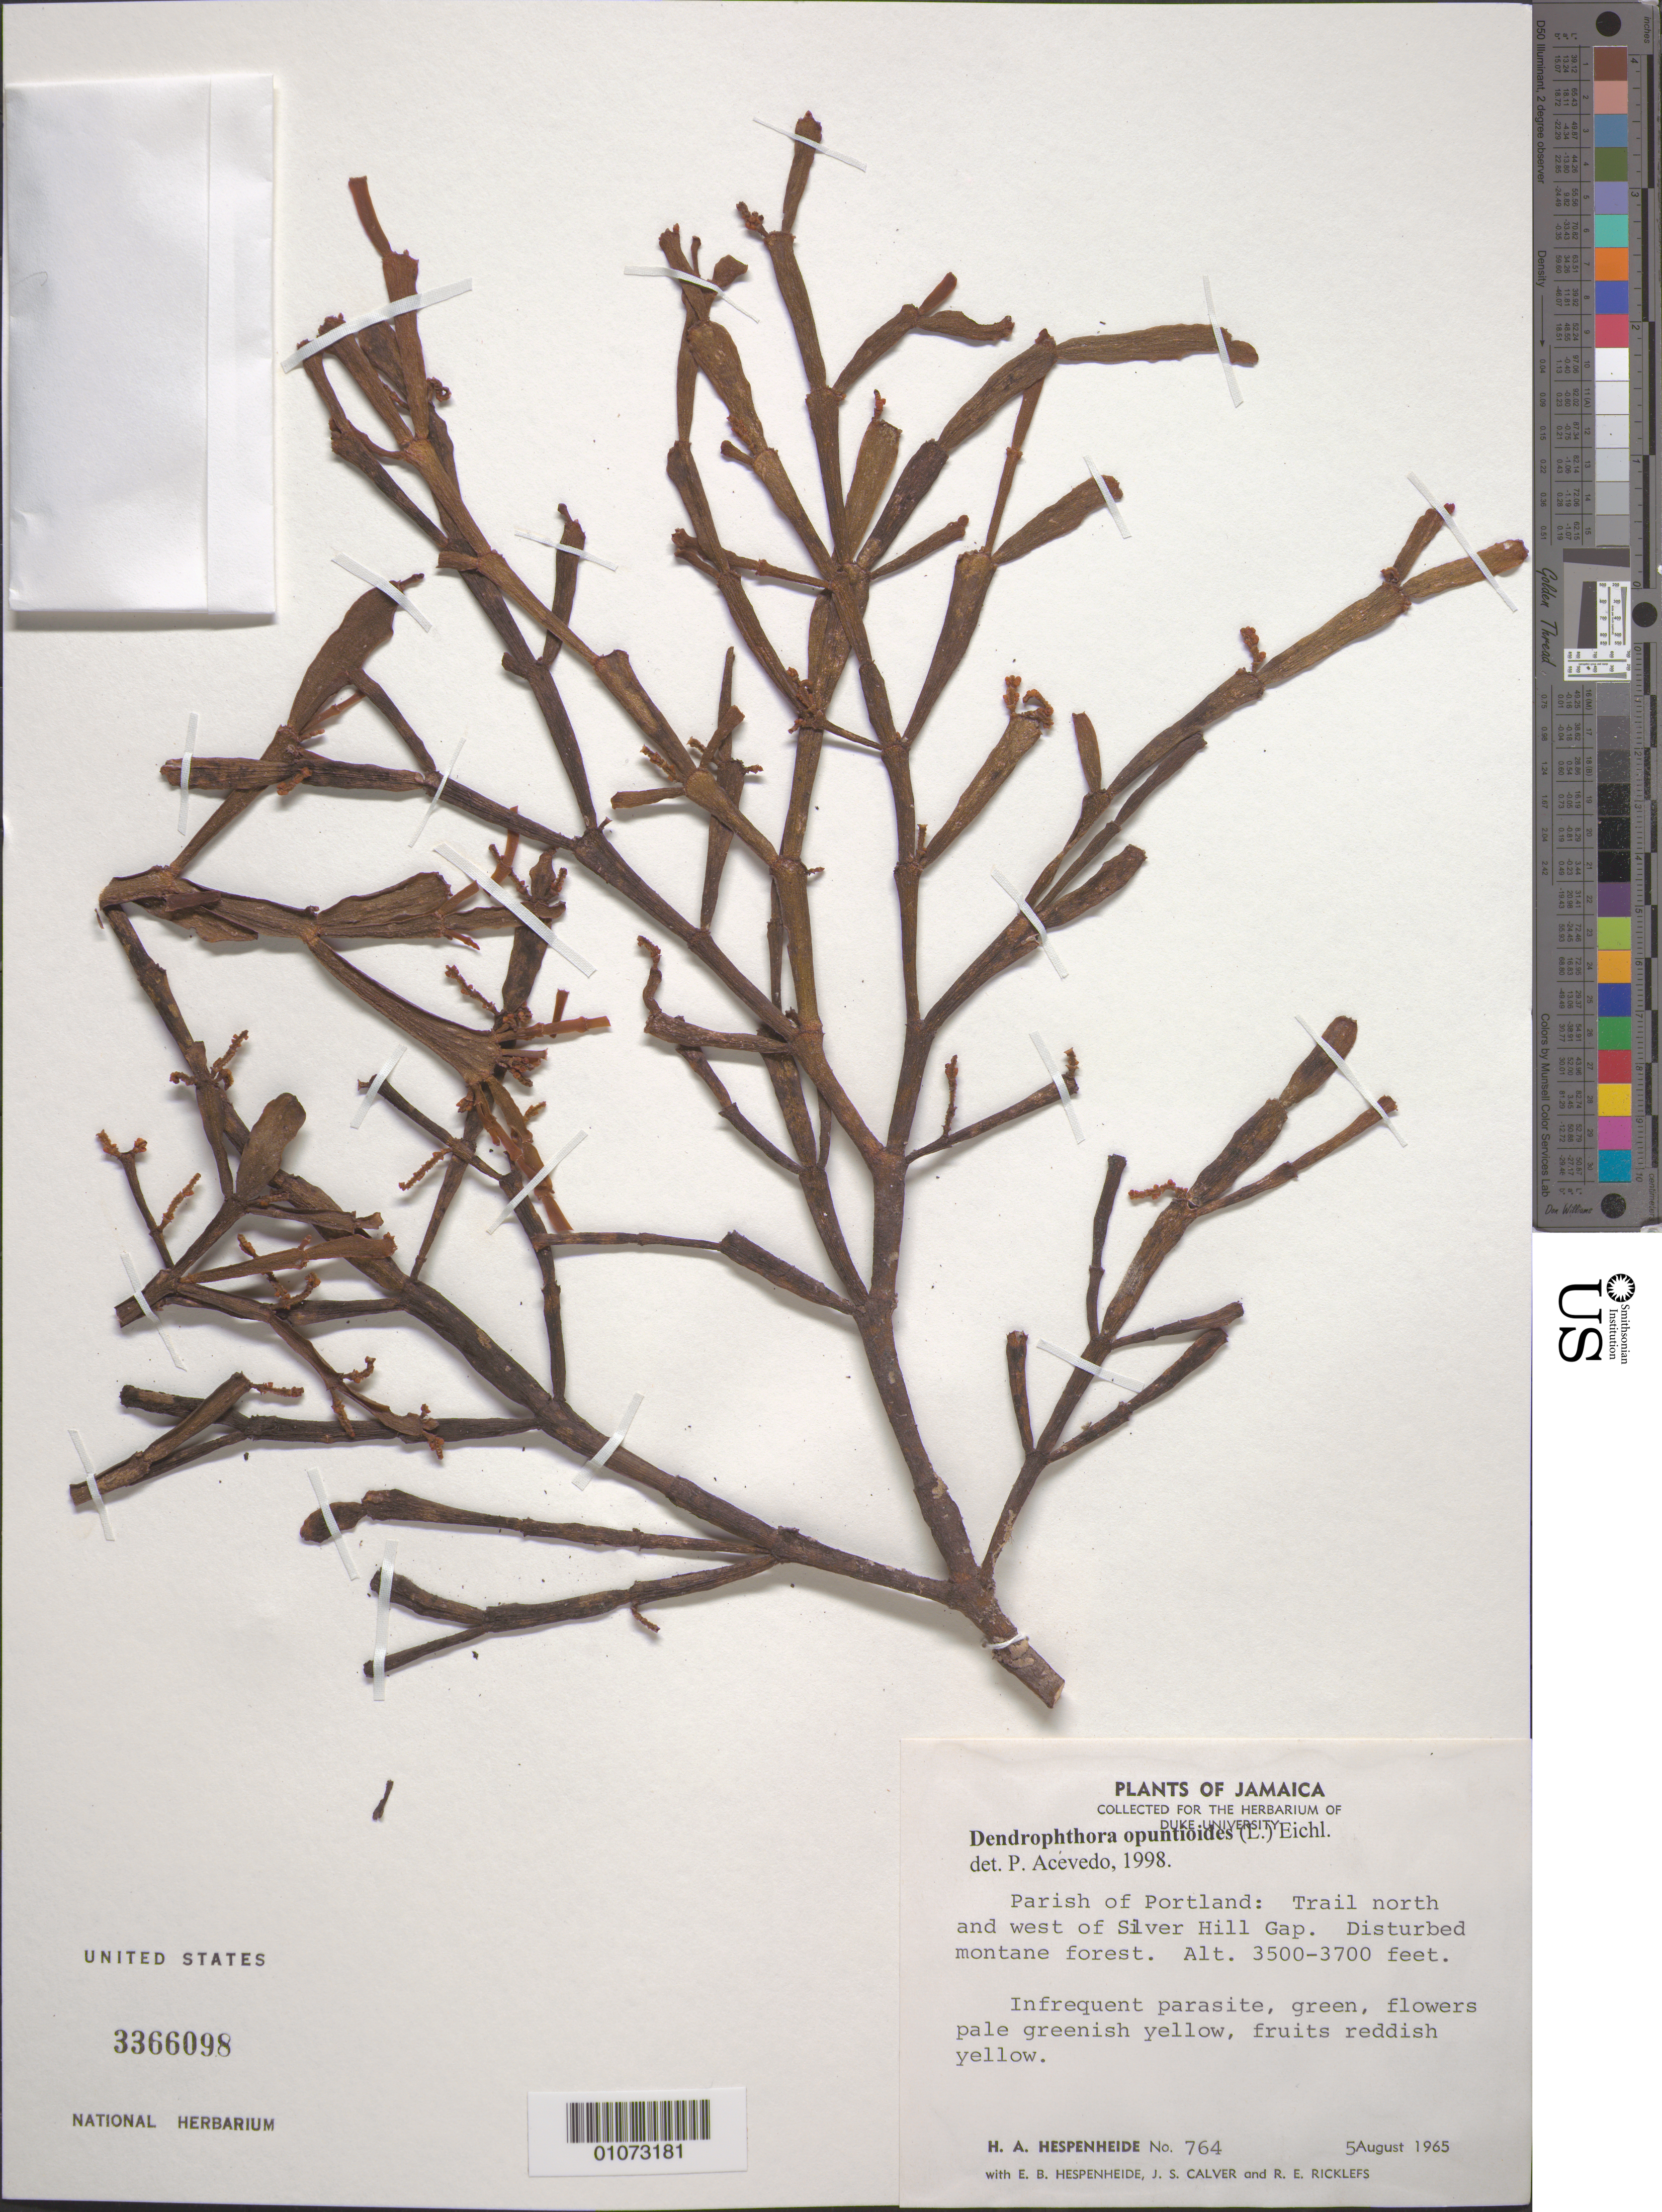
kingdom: Plantae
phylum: Tracheophyta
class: Magnoliopsida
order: Santalales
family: Viscaceae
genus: Dendrophthora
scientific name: Dendrophthora opuntioides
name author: (L.) Eichler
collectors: H. A. Hespenheide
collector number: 764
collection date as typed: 05 Aug 1965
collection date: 1965-08-05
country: Jamaica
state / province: Portland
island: Jamaica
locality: Train north and west of Silver HIll Gap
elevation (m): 1067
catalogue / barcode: US 336609